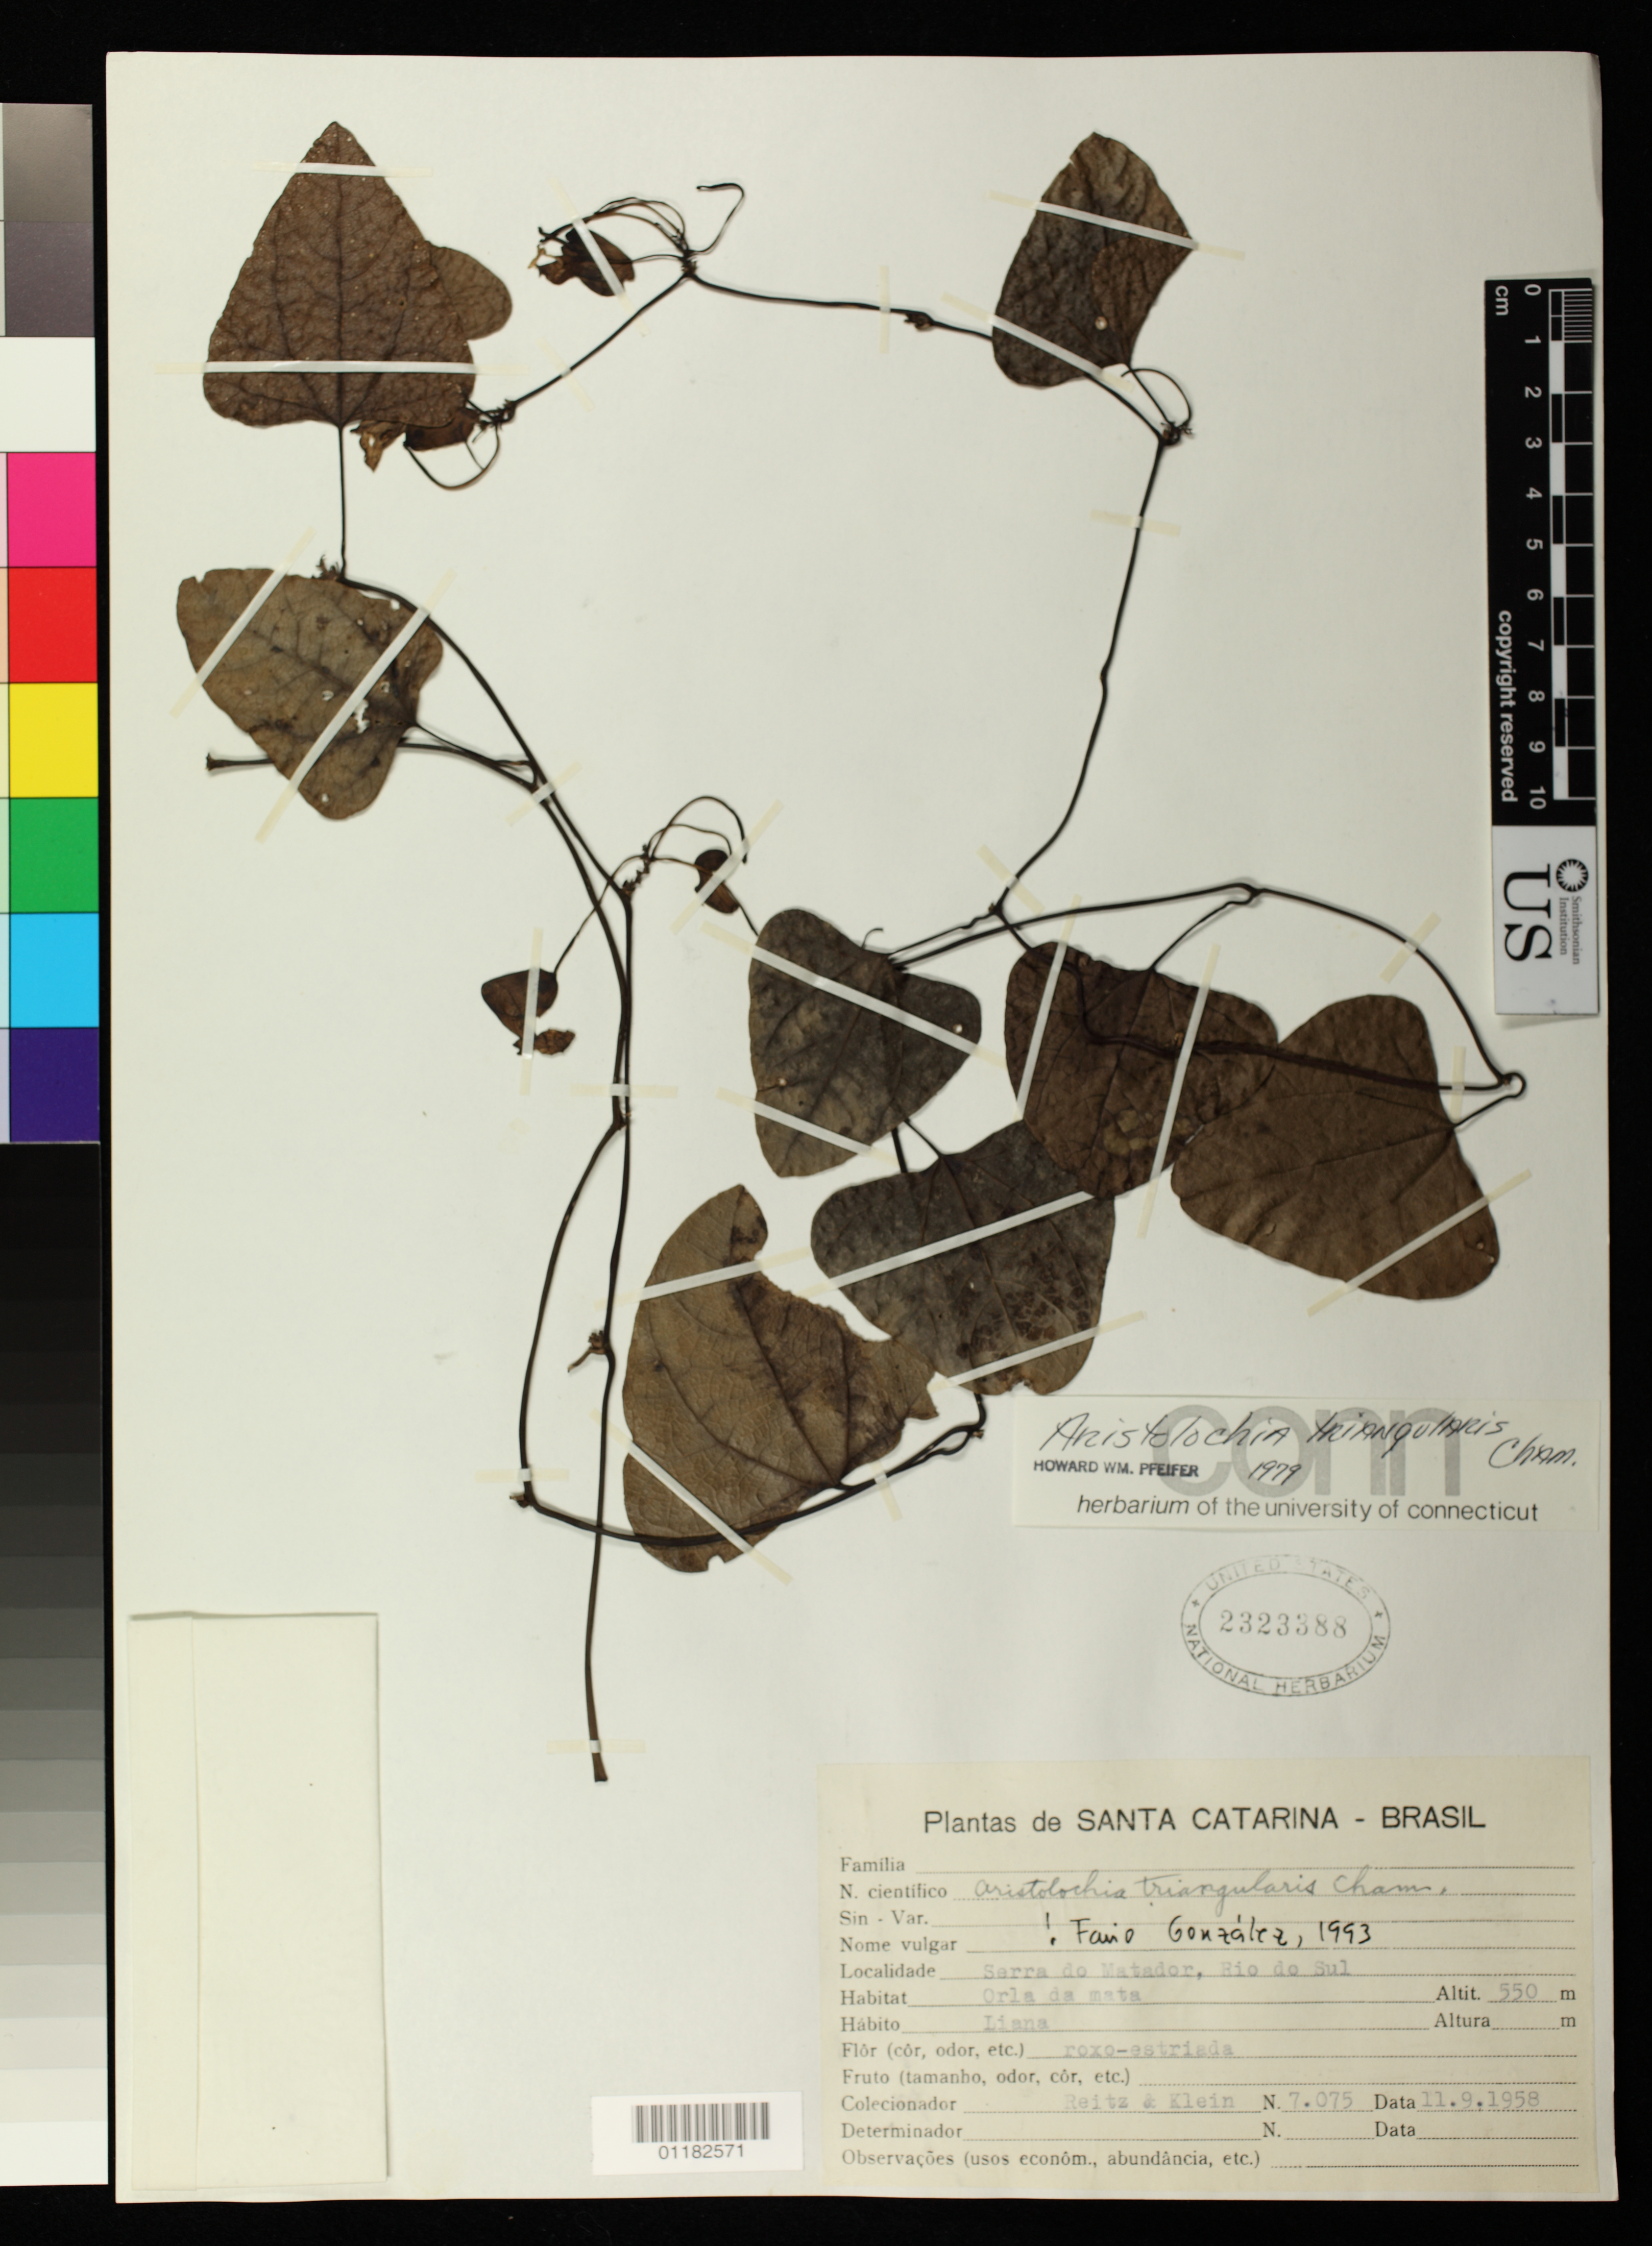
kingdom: Plantae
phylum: Tracheophyta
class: Magnoliopsida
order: Piperales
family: Aristolochiaceae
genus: Aristolochia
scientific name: Aristolochia triangularis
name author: Cham.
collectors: R. Reitz & R. M. Klein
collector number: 7075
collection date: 1958-09-11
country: Brazil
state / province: Santa Catarina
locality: Serra do Matador, Rio do Sul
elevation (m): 550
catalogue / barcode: US 2323388